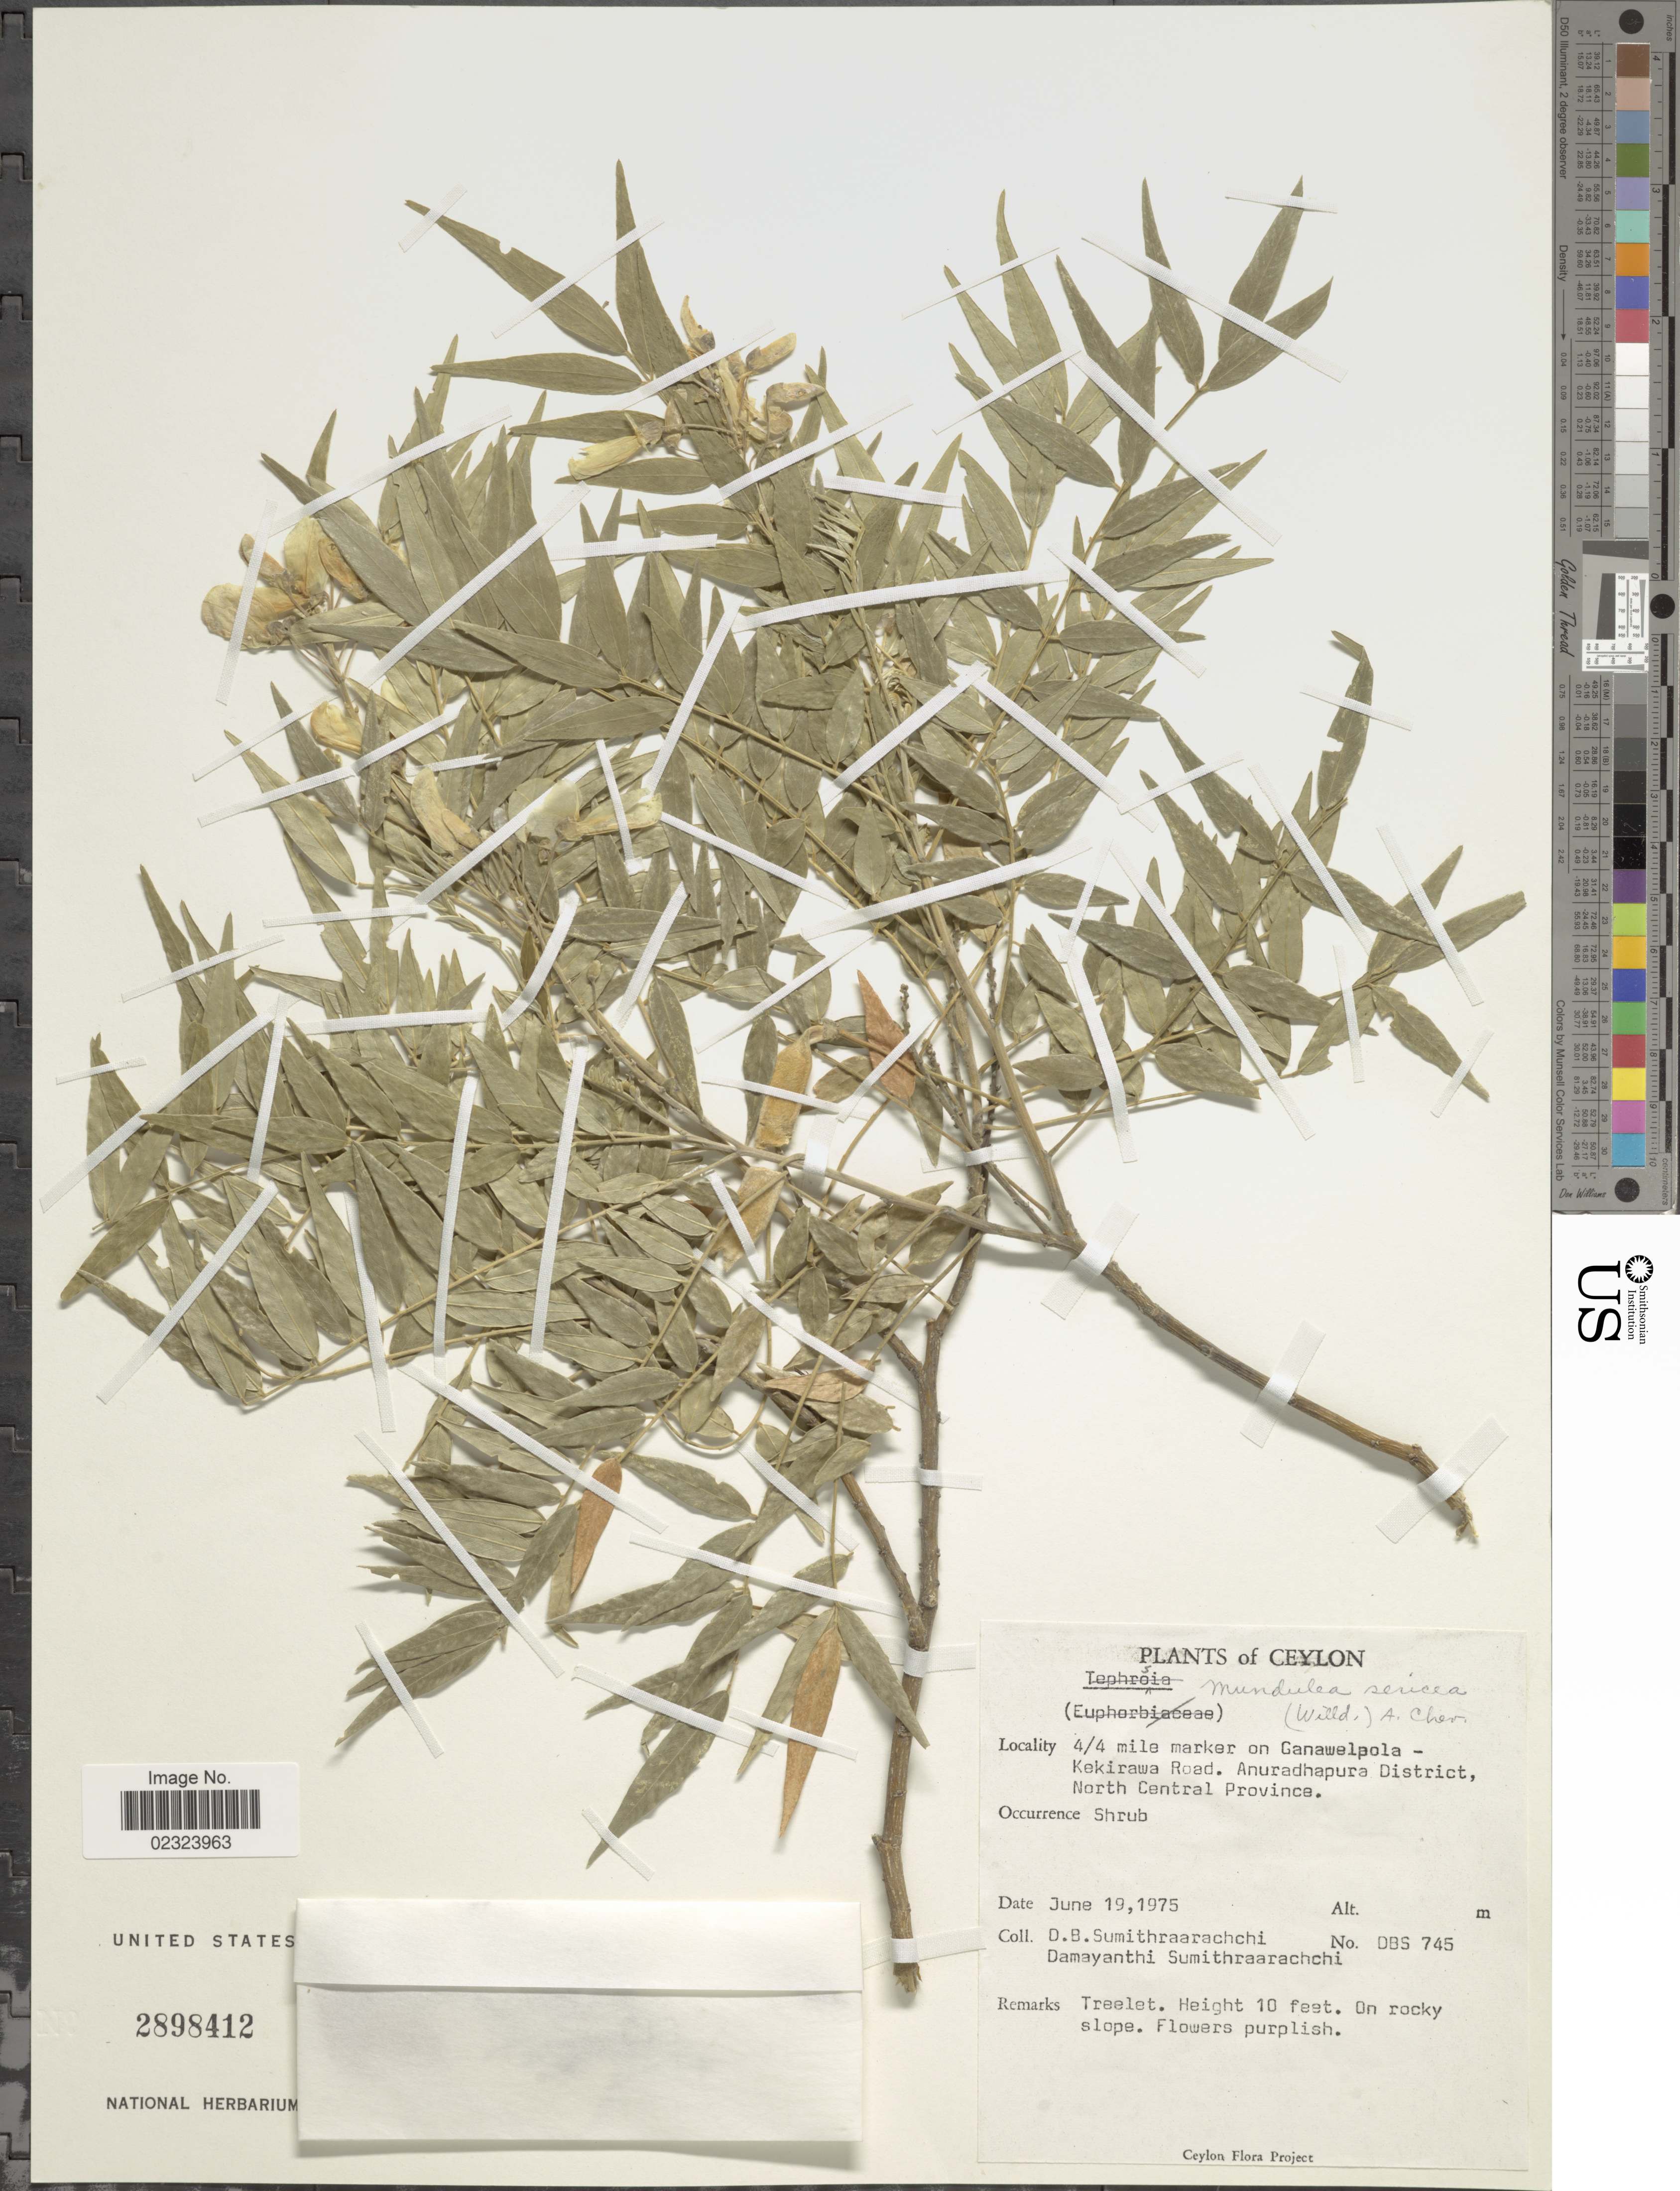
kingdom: Plantae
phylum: Tracheophyta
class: Magnoliopsida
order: Fabales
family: Fabaceae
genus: Mundulea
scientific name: Mundulea sericea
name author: (Willd.) A. Chev.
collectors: D. B. Sumithraarachchi & D. Sumithraarachchi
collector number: DBS 745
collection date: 1975-06-19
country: Sri Lanka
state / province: North Central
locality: Ceylon. 4/4 mile marker on Ganawelpola - Kekirawa Road. Anuradhapura District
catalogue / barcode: US 2898412